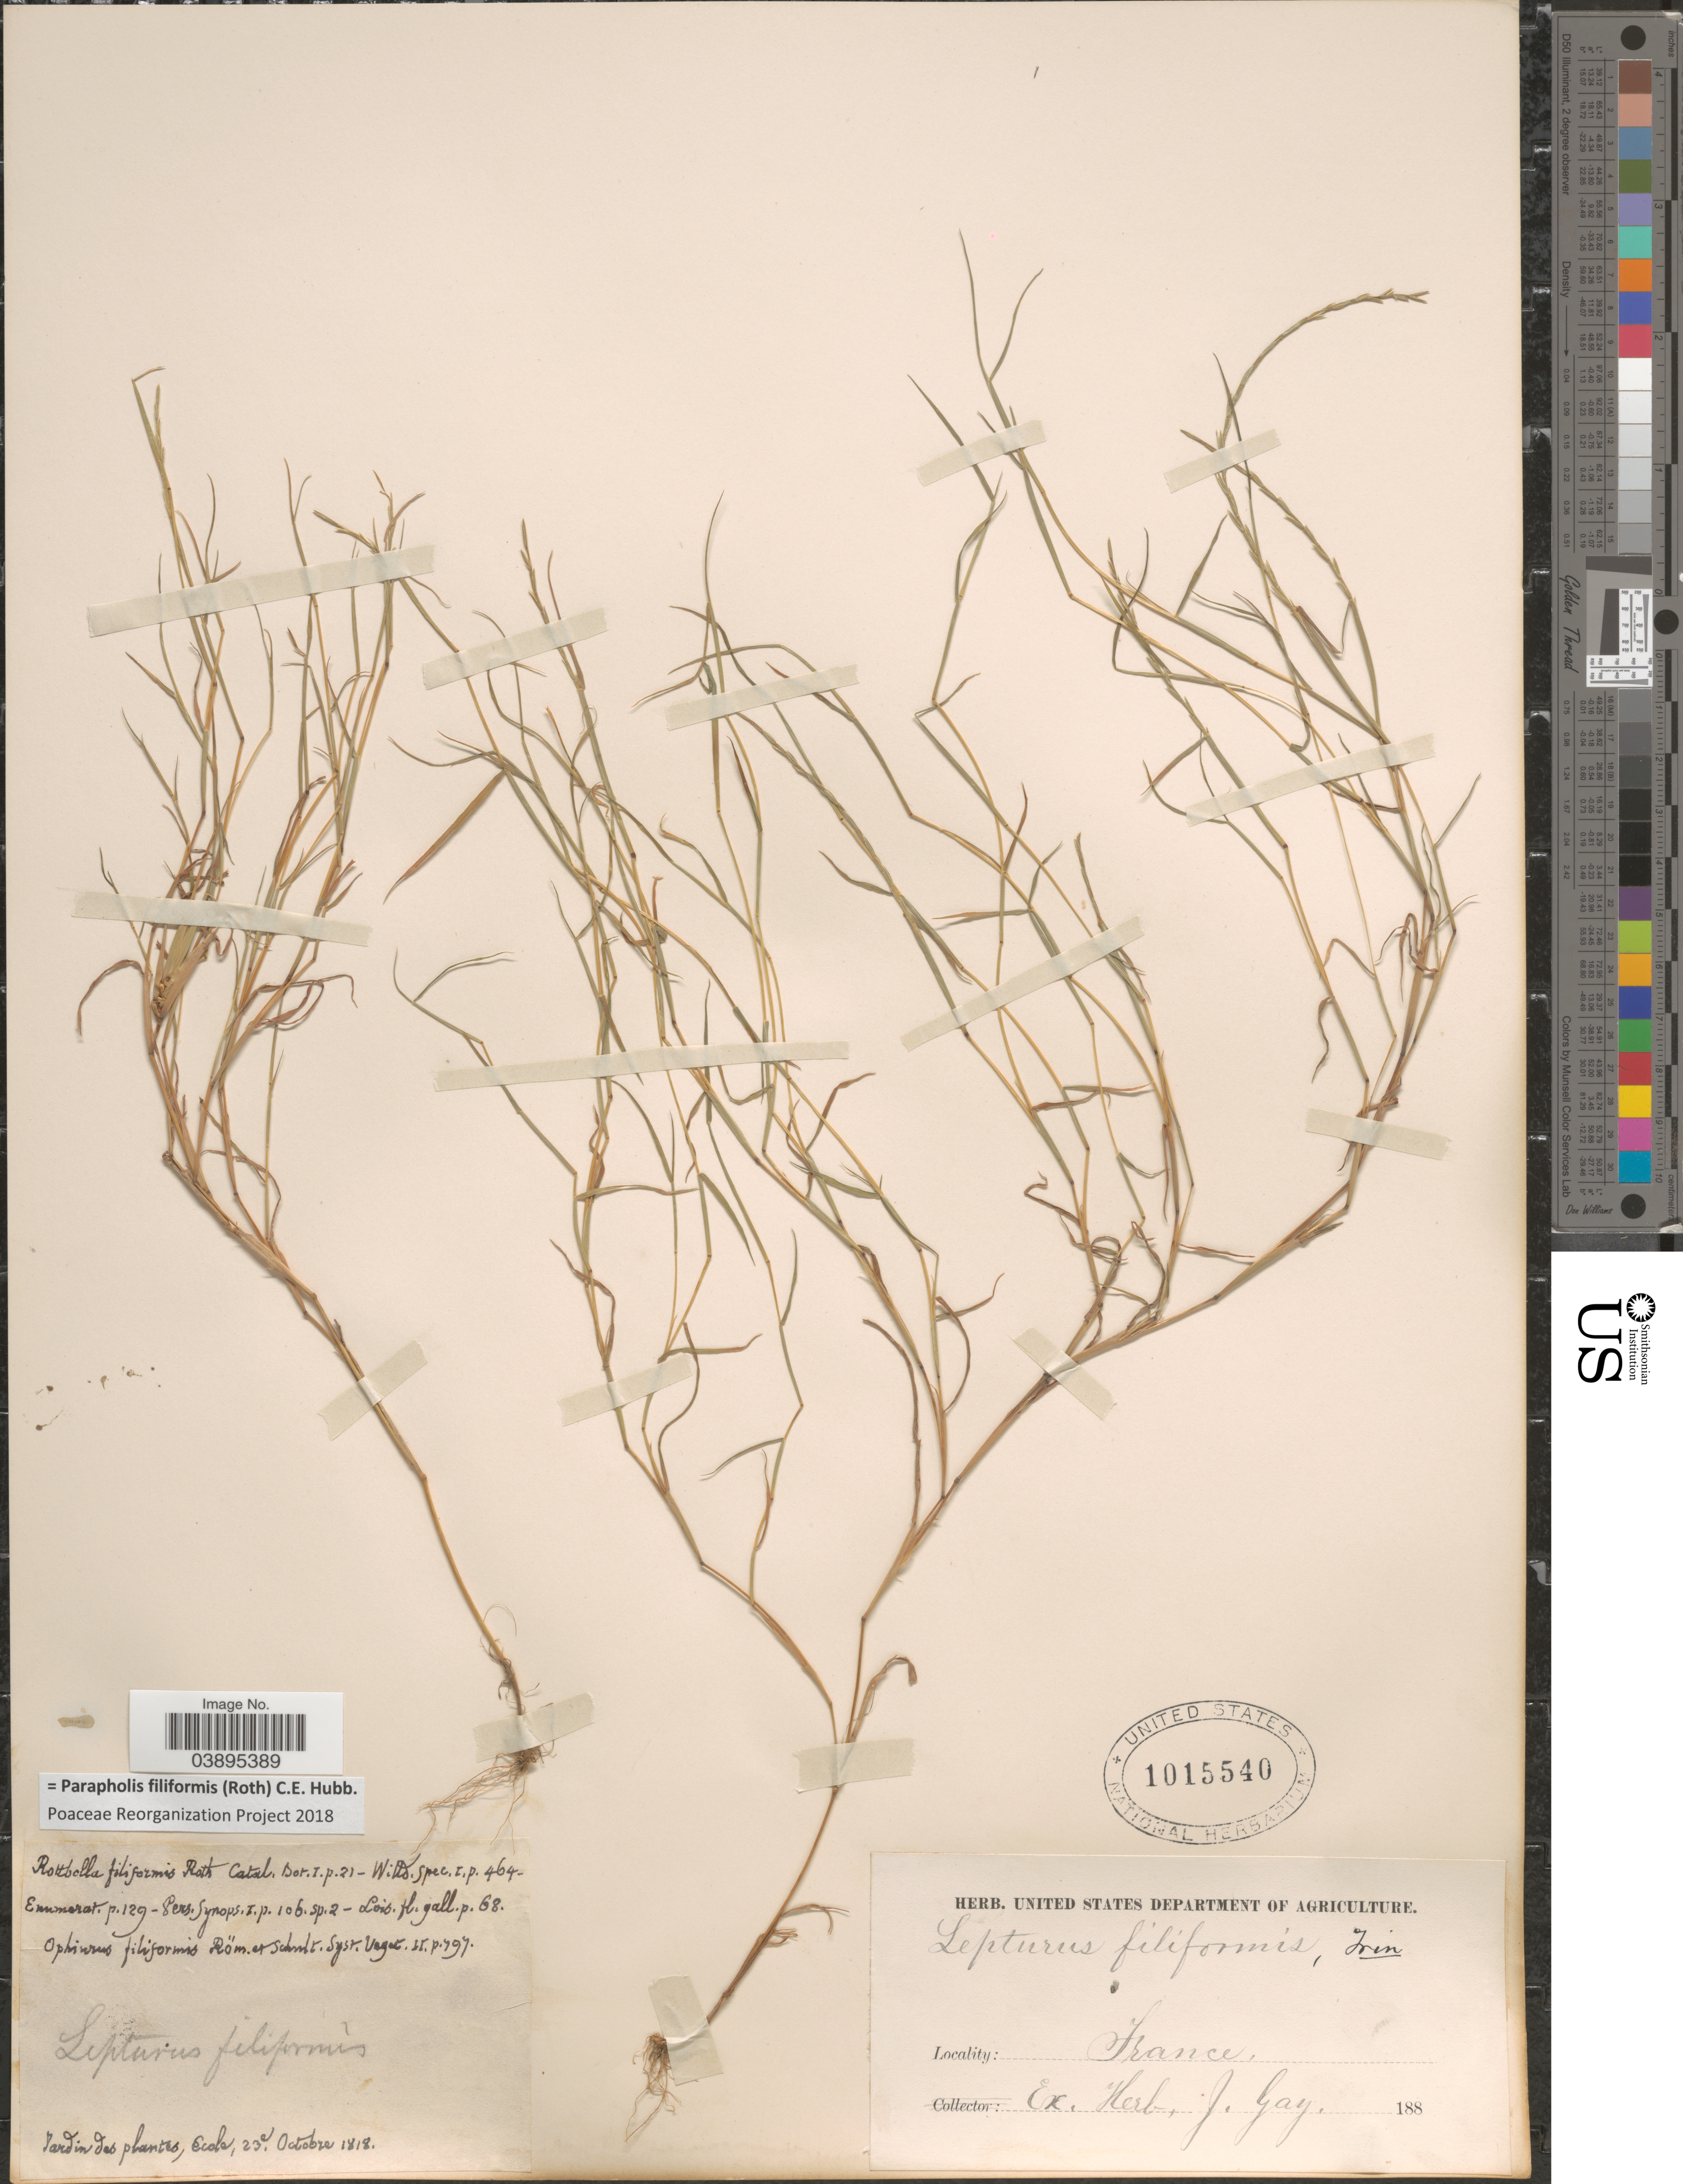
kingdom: Plantae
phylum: Tracheophyta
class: Liliopsida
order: Poales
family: Poaceae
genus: Parapholis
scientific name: Parapholis filiformis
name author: (Roth) C.E. Hubb.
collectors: ex herb. J. Gay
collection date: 1818-10-23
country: France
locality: Jardin des plantes, Ecole.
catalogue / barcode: US 1015540